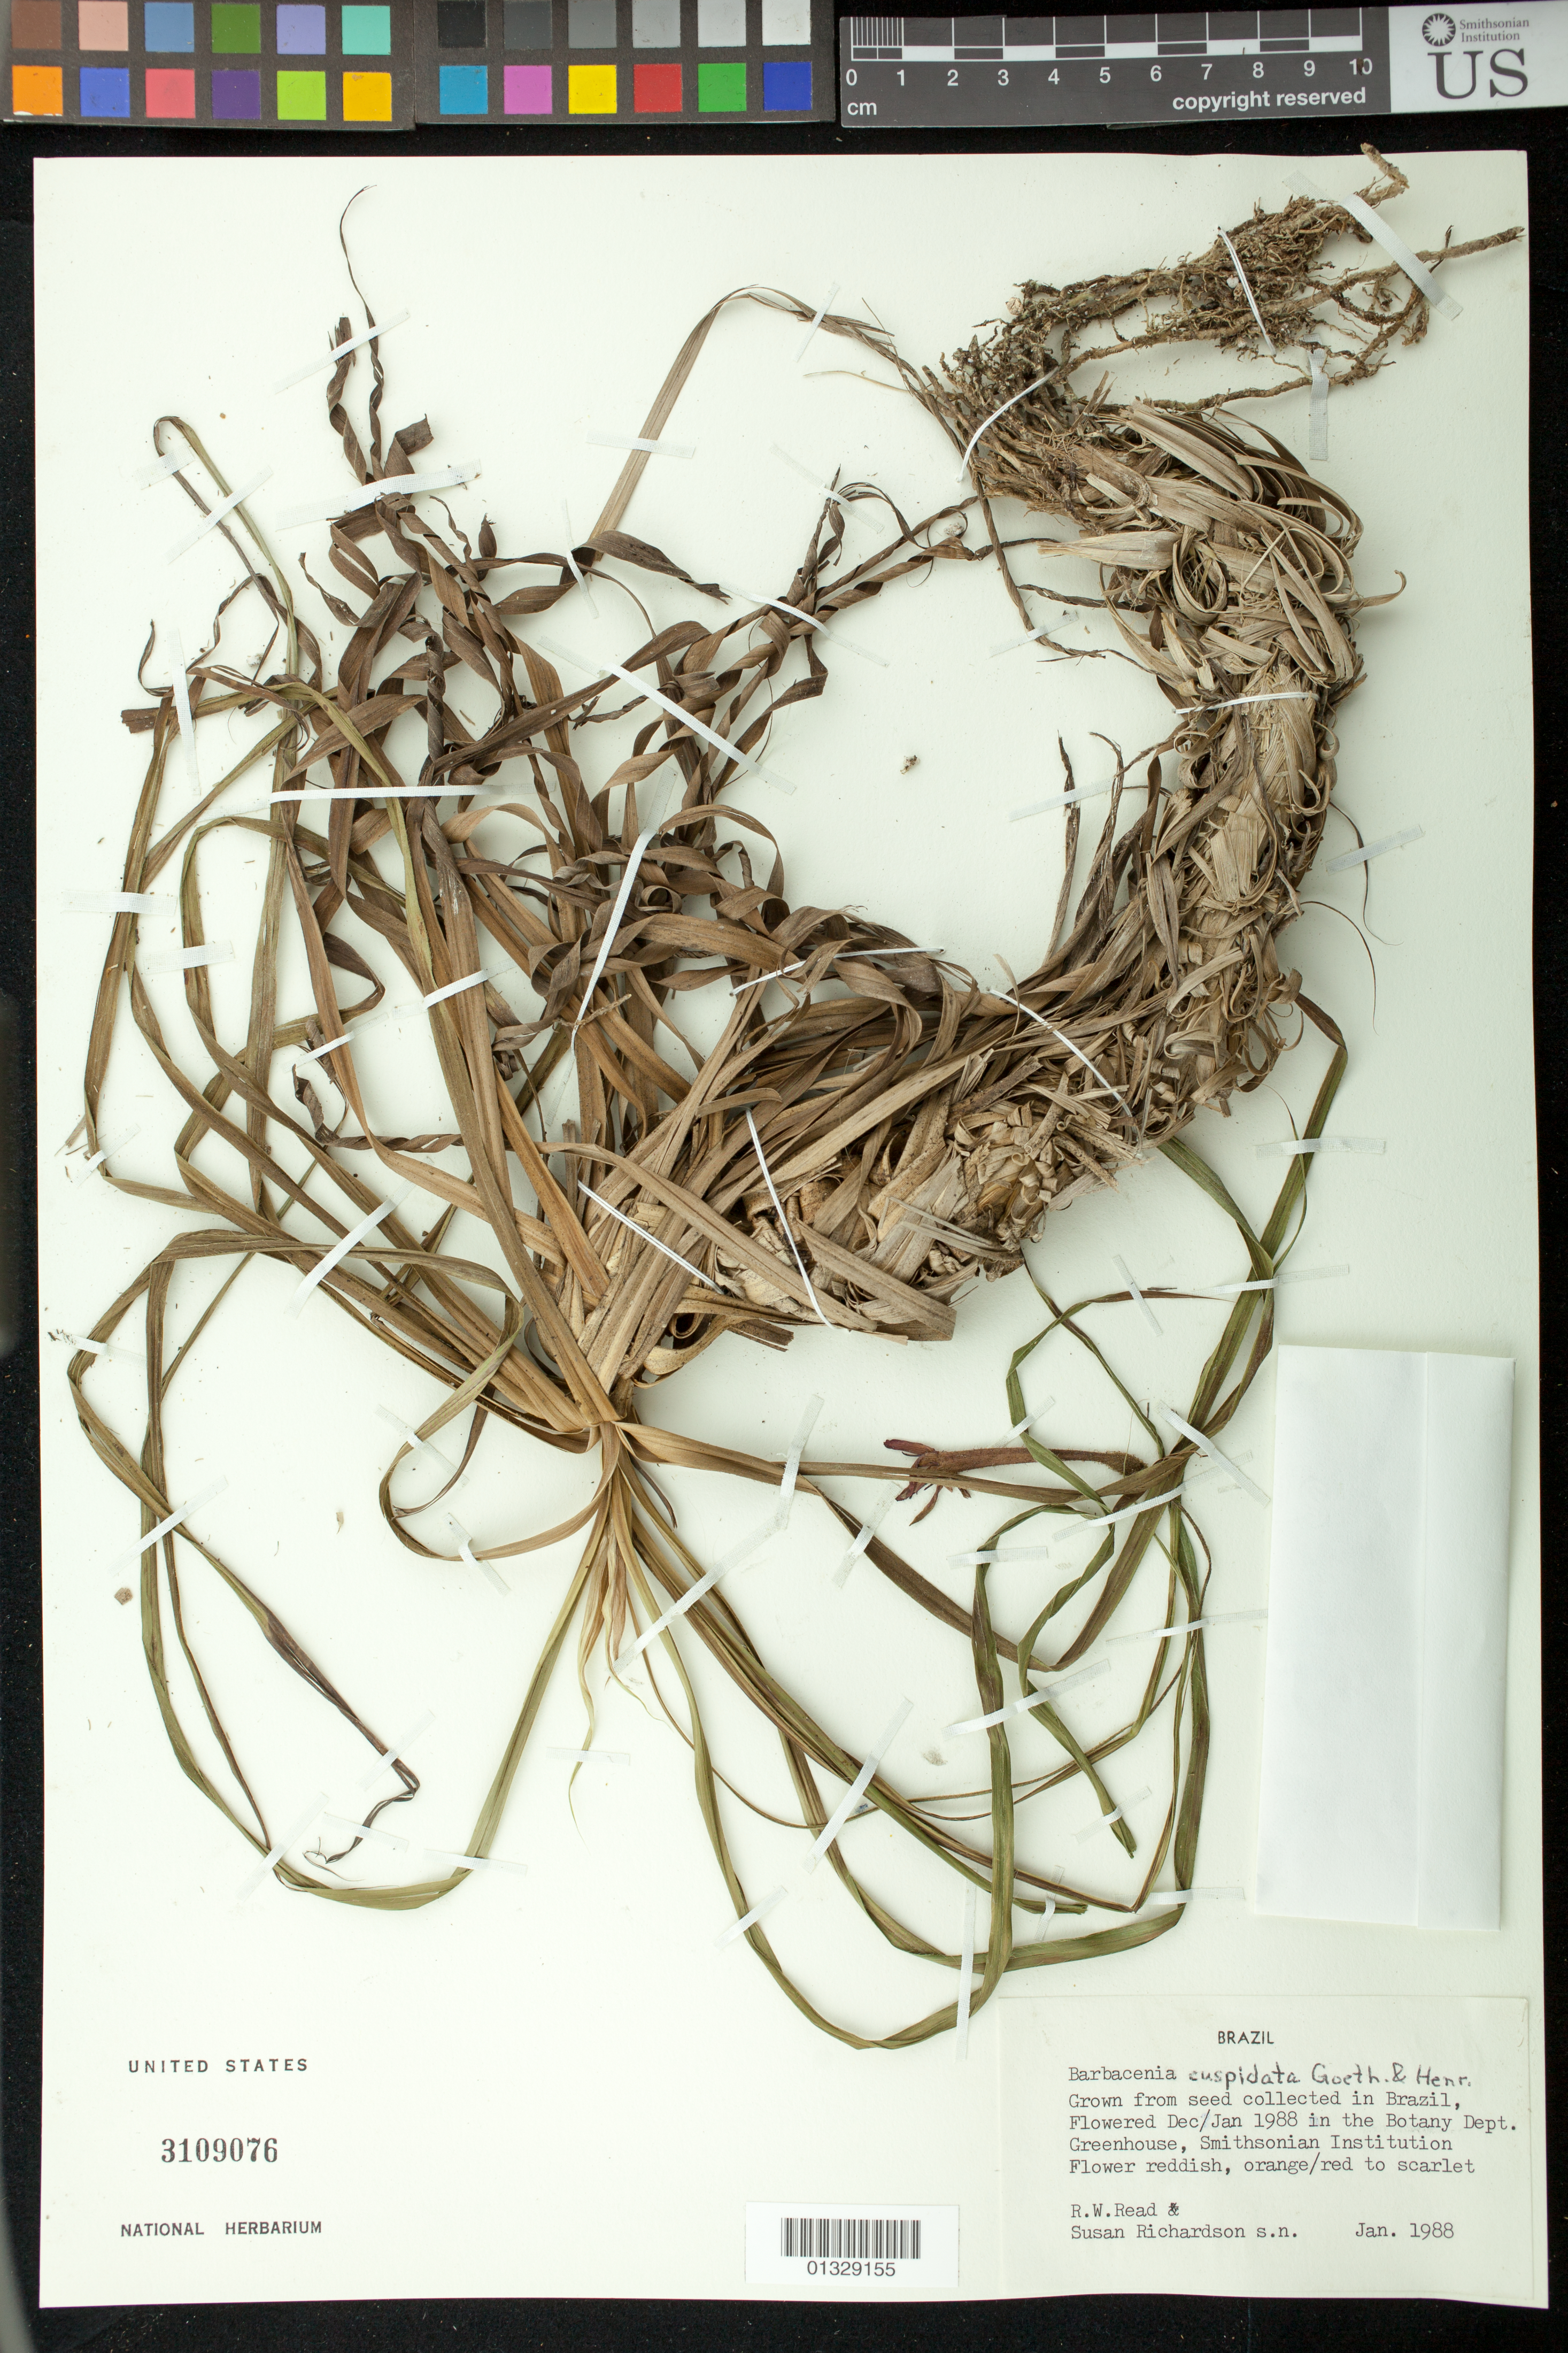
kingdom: Plantae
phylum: Tracheophyta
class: Liliopsida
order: Pandanales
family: Velloziaceae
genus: Barbacenia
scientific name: Barbacenia cuspidata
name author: Goethart & Henr.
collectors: R. W. Read & S. L. Richardson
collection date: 1988-01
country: United States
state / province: District of Columbia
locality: Grown from seed collected in Brazil, Flowered Dec/Jan 1988 in the Botany Dept. Greenhouse, Smithsonian Institution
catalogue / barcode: US 3109076